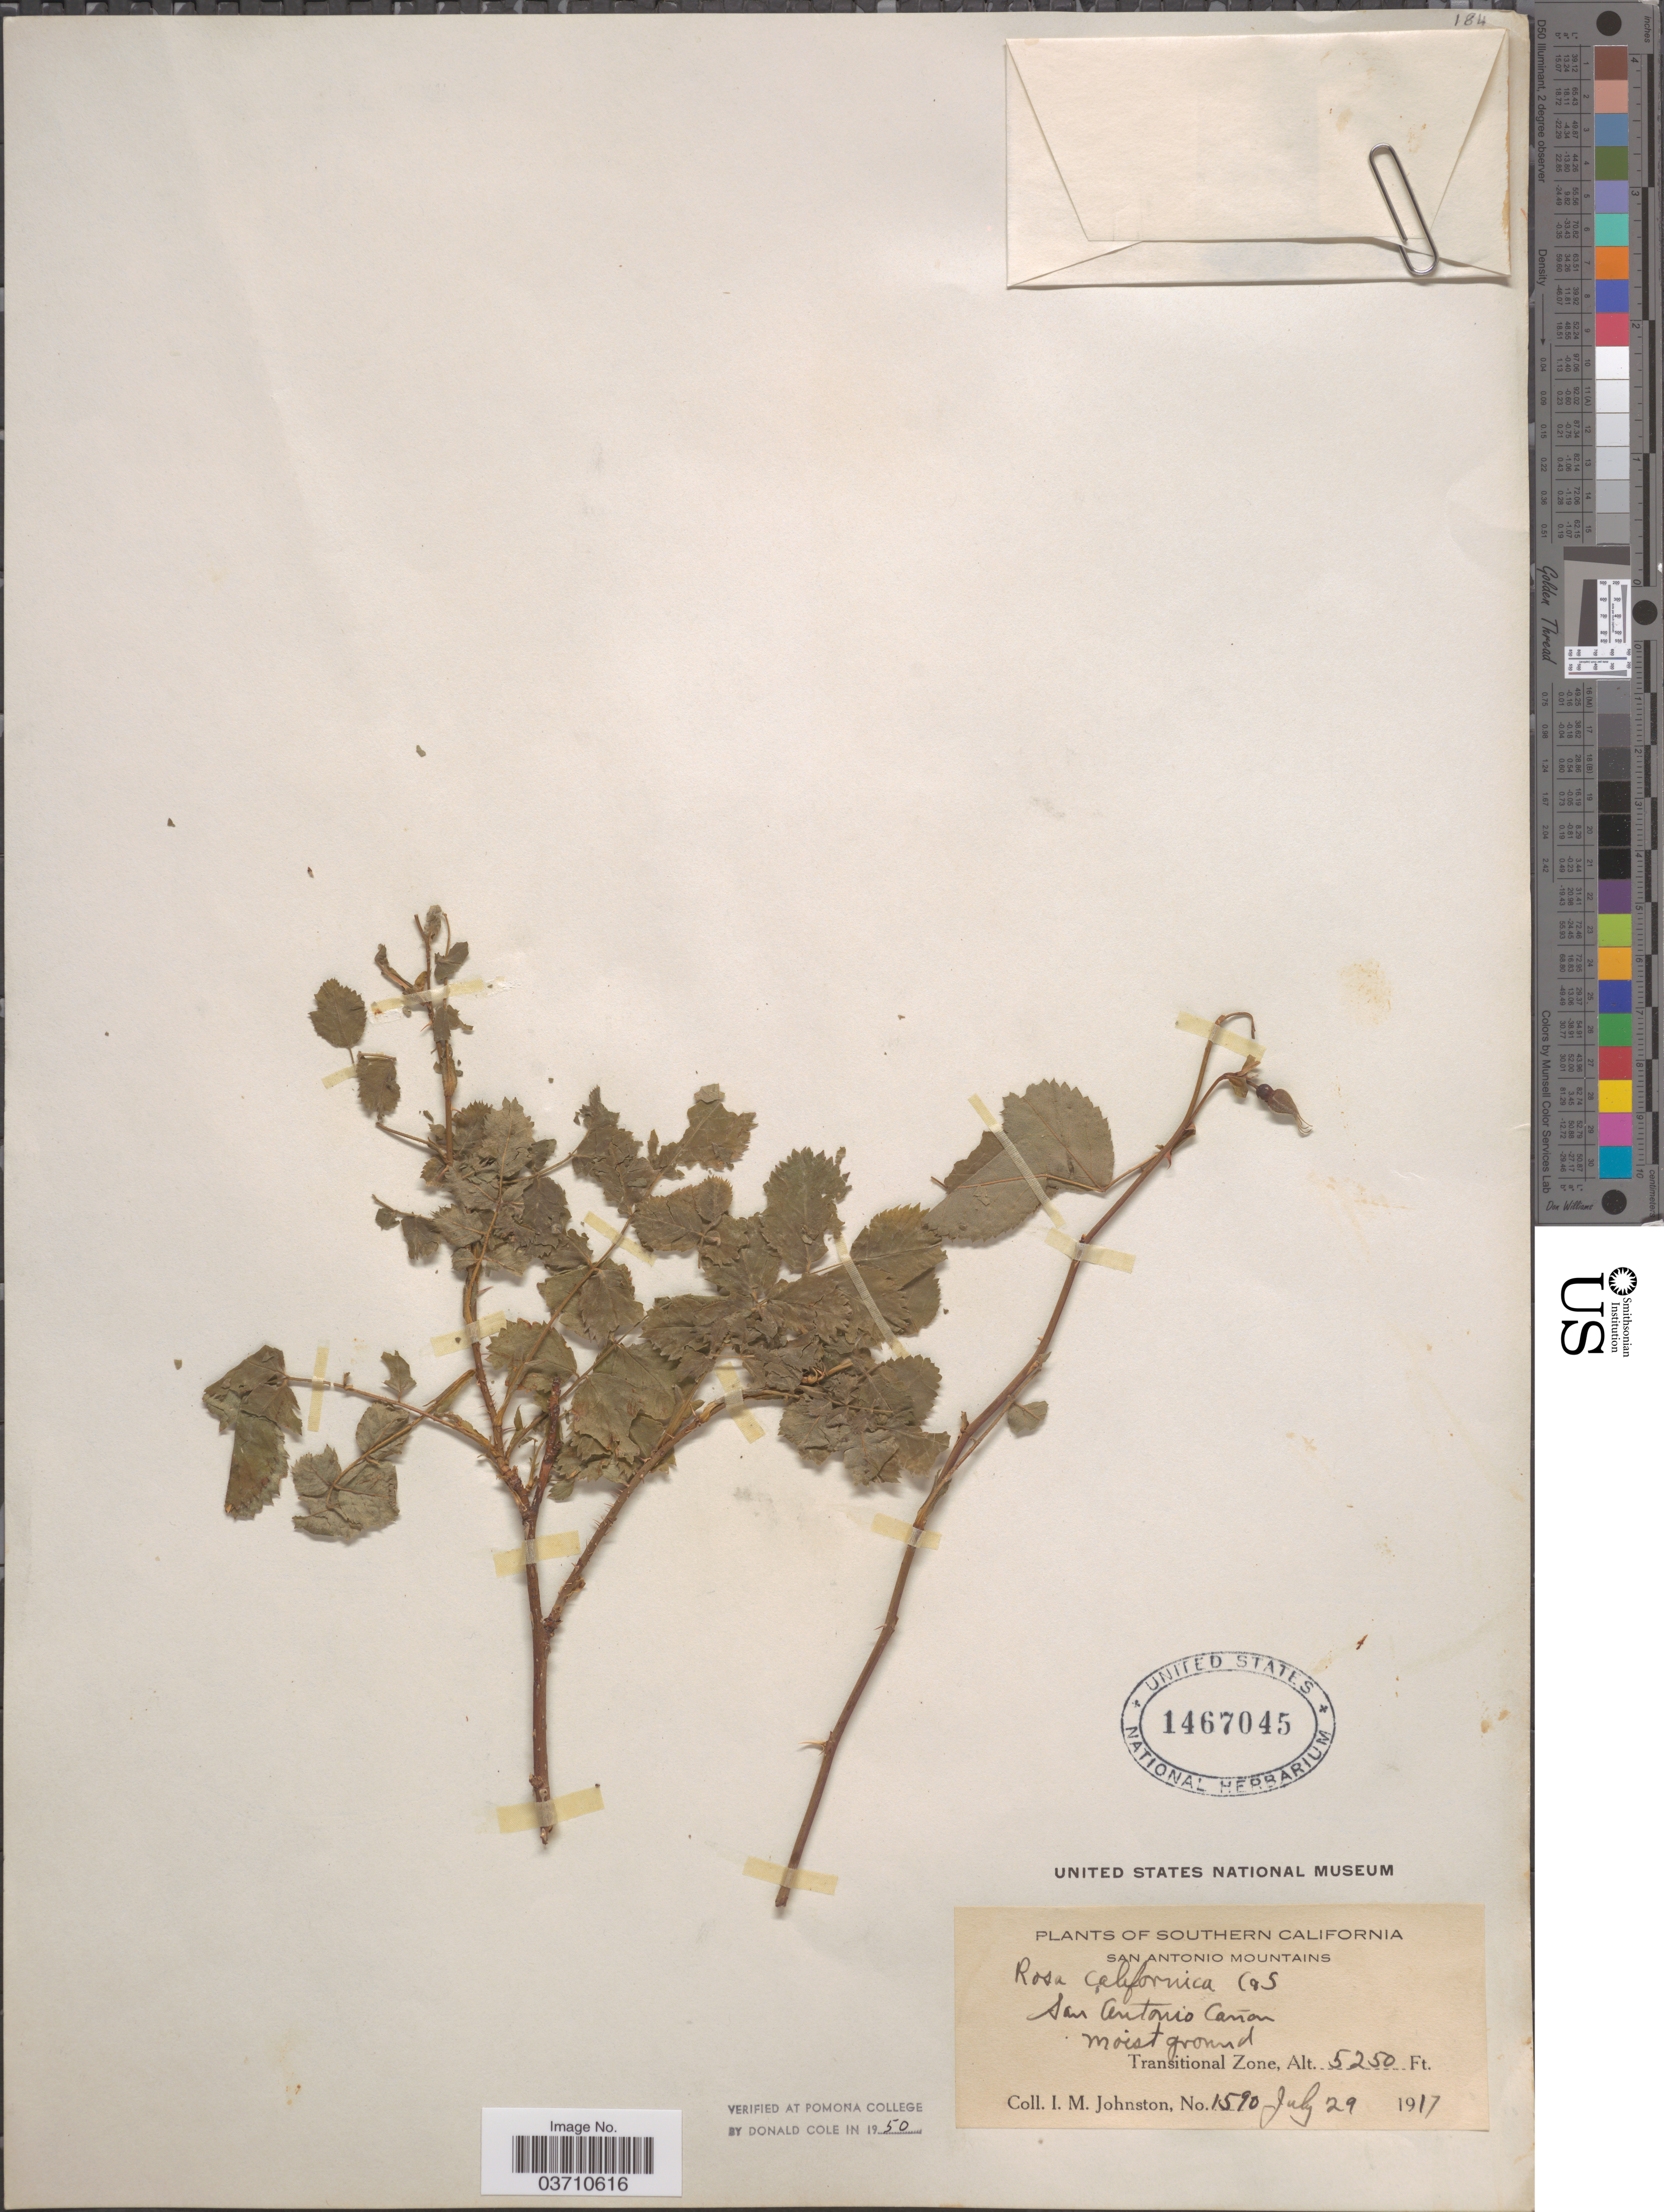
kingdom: Plantae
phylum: Tracheophyta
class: Magnoliopsida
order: Rosales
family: Rosaceae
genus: Rosa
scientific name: Rosa californica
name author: Cham. & Schltdl.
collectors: I.M. Johnston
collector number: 1590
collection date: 1917-07-29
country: United States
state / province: California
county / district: Los Angeles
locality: Southern California. San Antonio Mountains. San Antonio Cañon.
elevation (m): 1600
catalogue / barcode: US 1467045